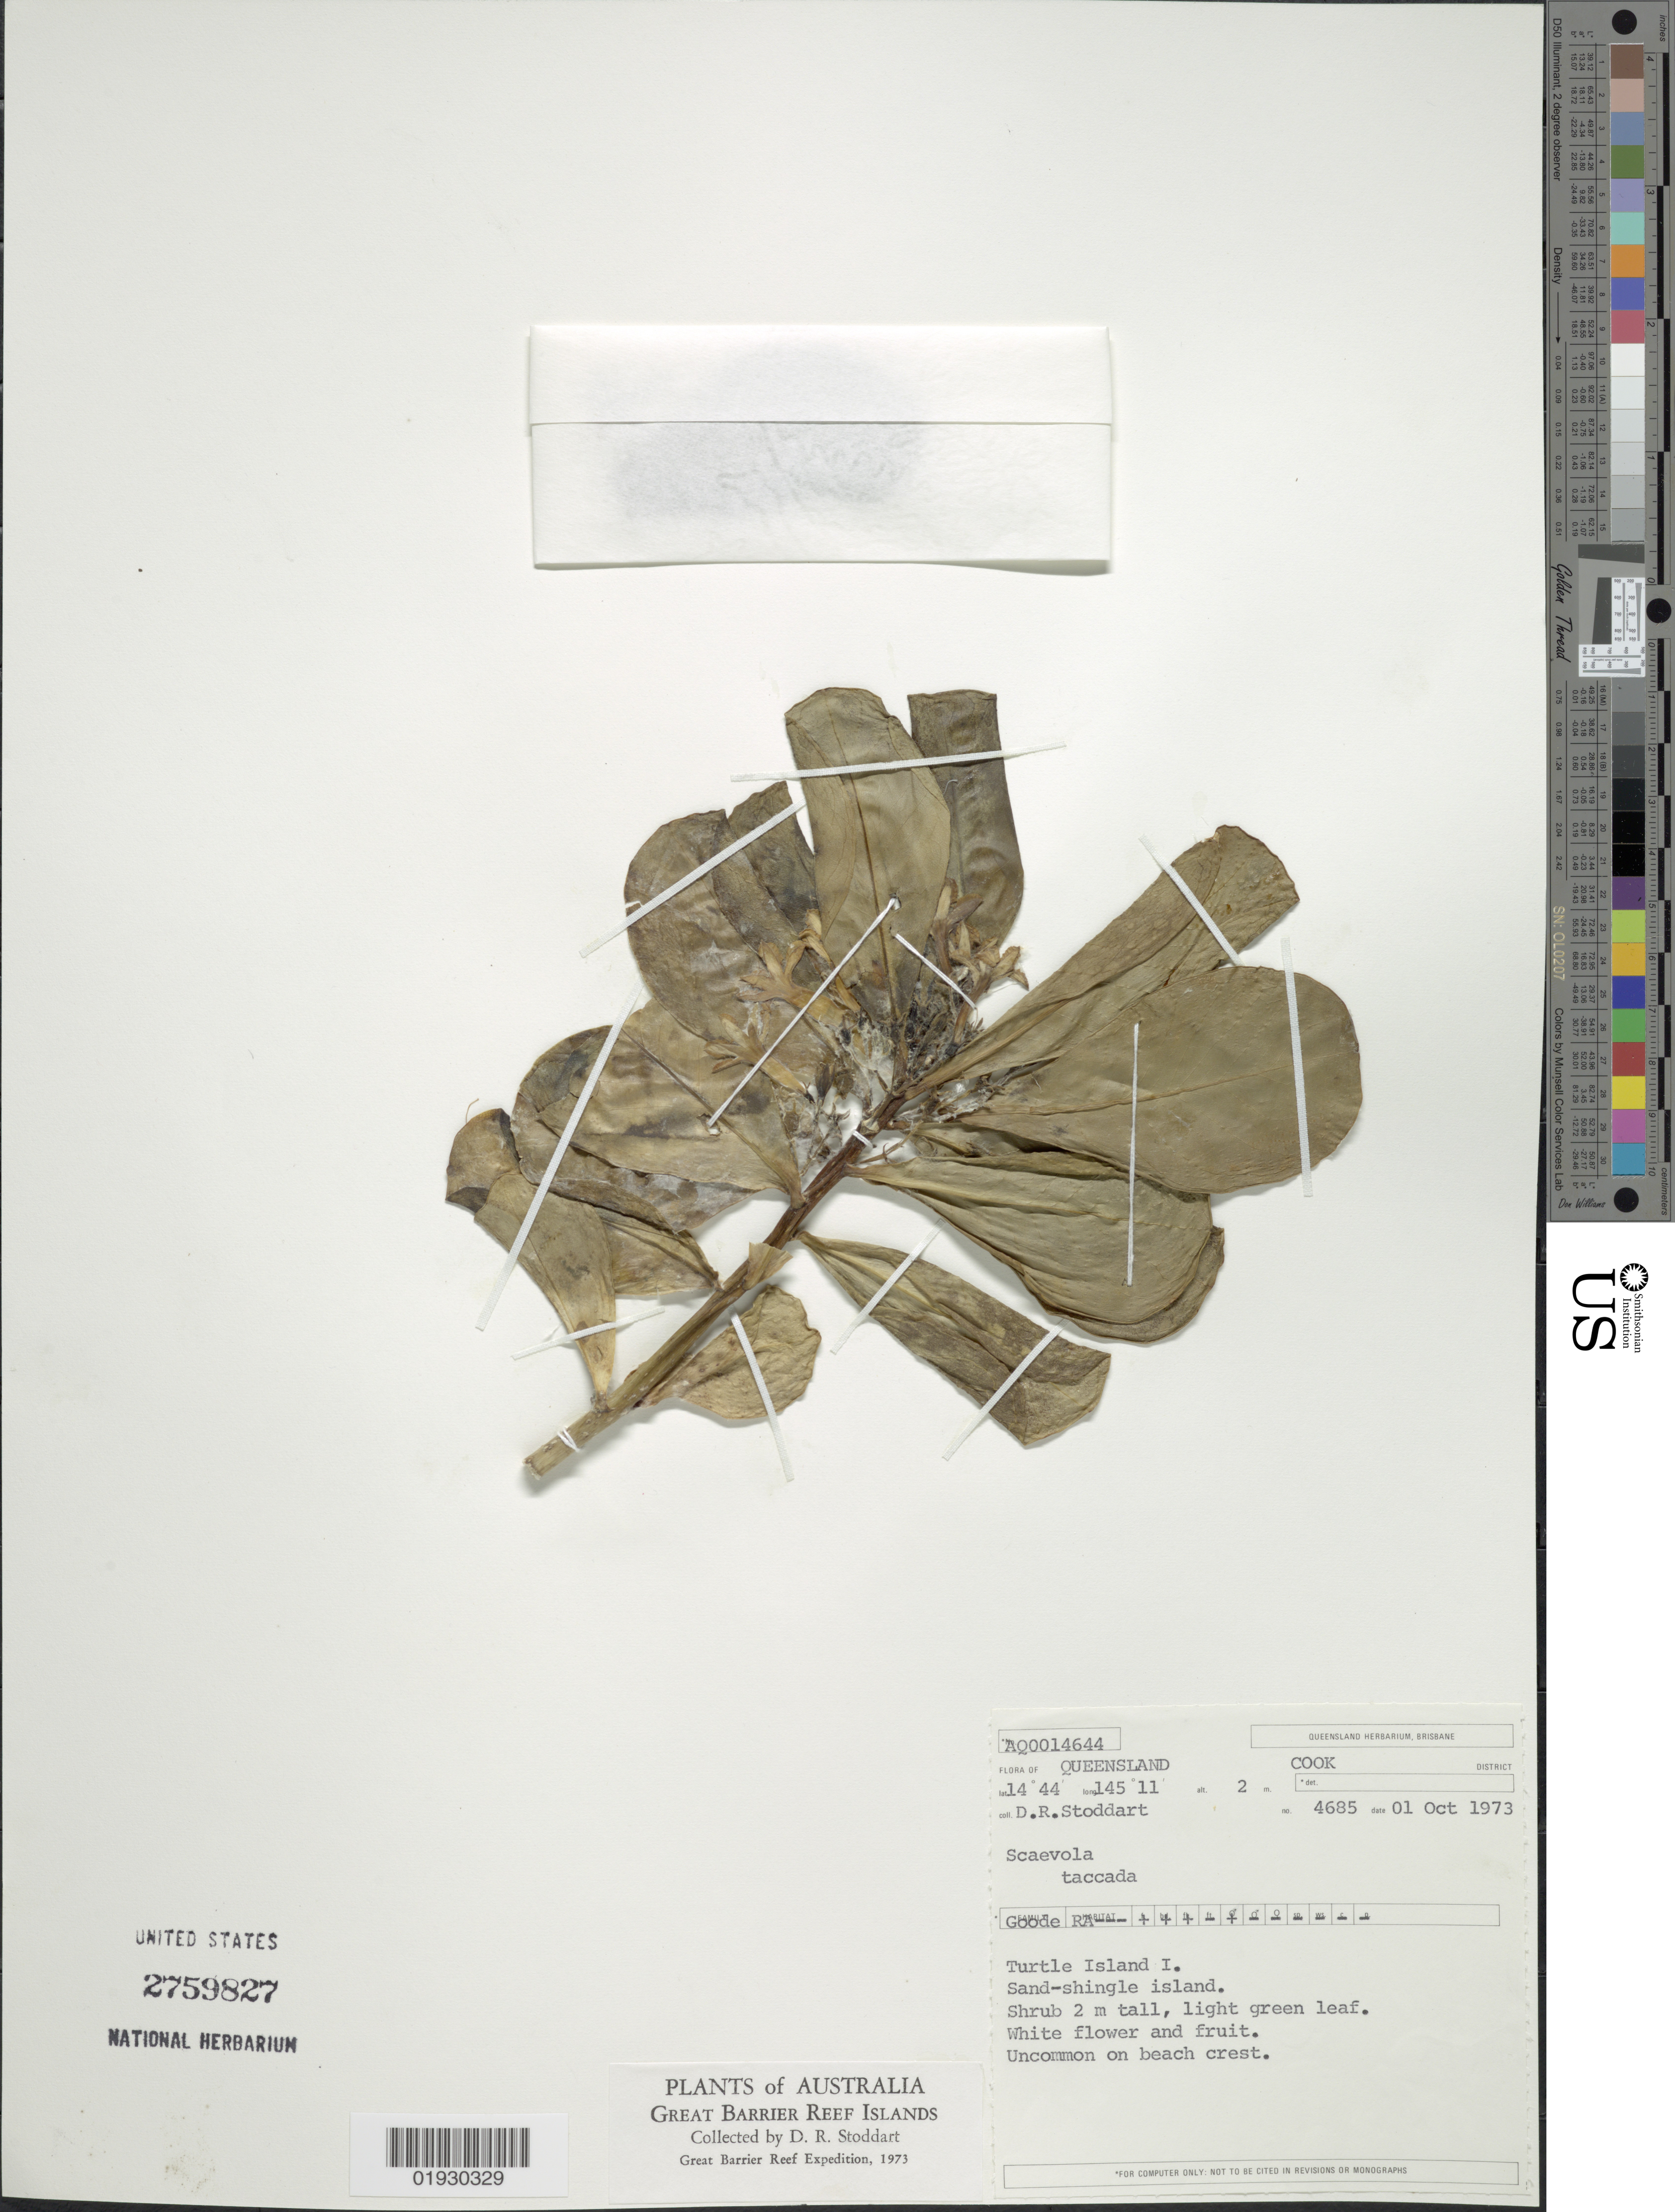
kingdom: Plantae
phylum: Tracheophyta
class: Magnoliopsida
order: Asterales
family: Goodeniaceae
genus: Scaevola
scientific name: Scaevola taccada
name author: (Gaertn.) Roxb.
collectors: D. R. Stoddart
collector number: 4685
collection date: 1973-10-01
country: Australia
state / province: Queensland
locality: Cook District. Turtle Island I. Sand-shingle island.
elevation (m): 2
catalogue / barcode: US 2759827